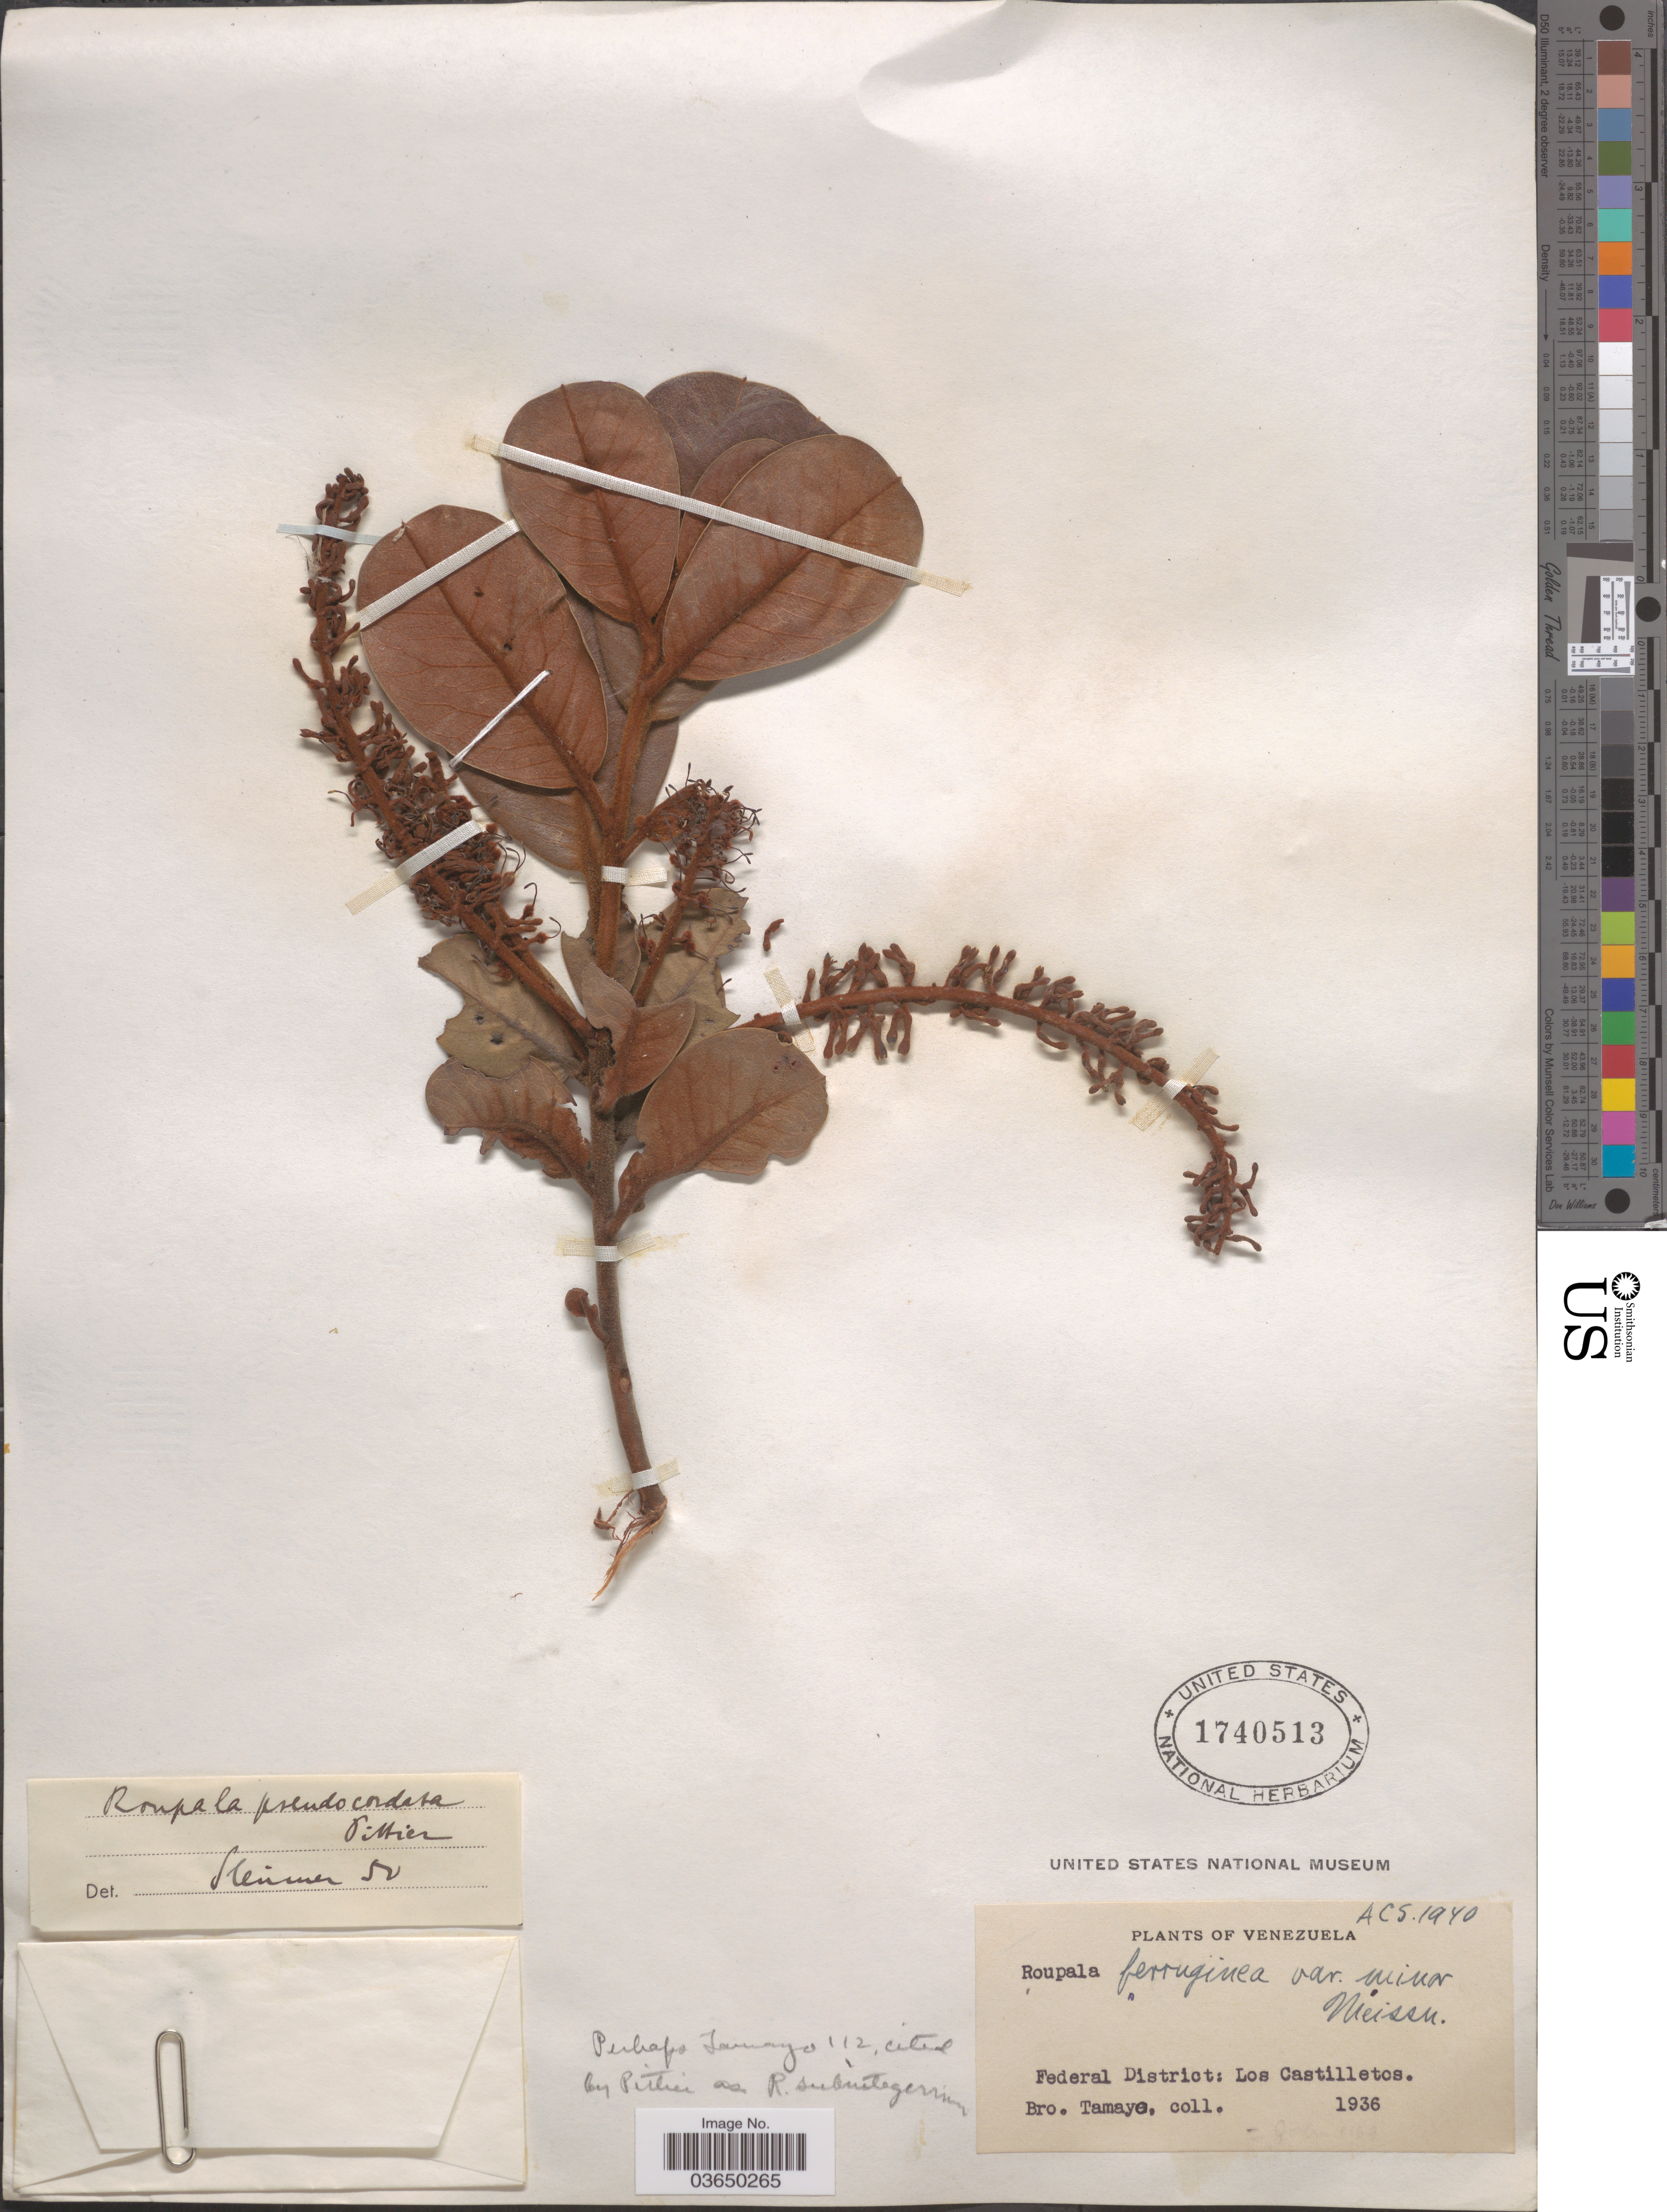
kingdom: Plantae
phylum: Tracheophyta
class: Magnoliopsida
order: Proteales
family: Proteaceae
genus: Roupala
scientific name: Roupala pseudocordata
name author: Pittier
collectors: -. Tamayo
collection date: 1936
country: Venezuela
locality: Federal District: Los Castilletos.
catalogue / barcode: US 1740513